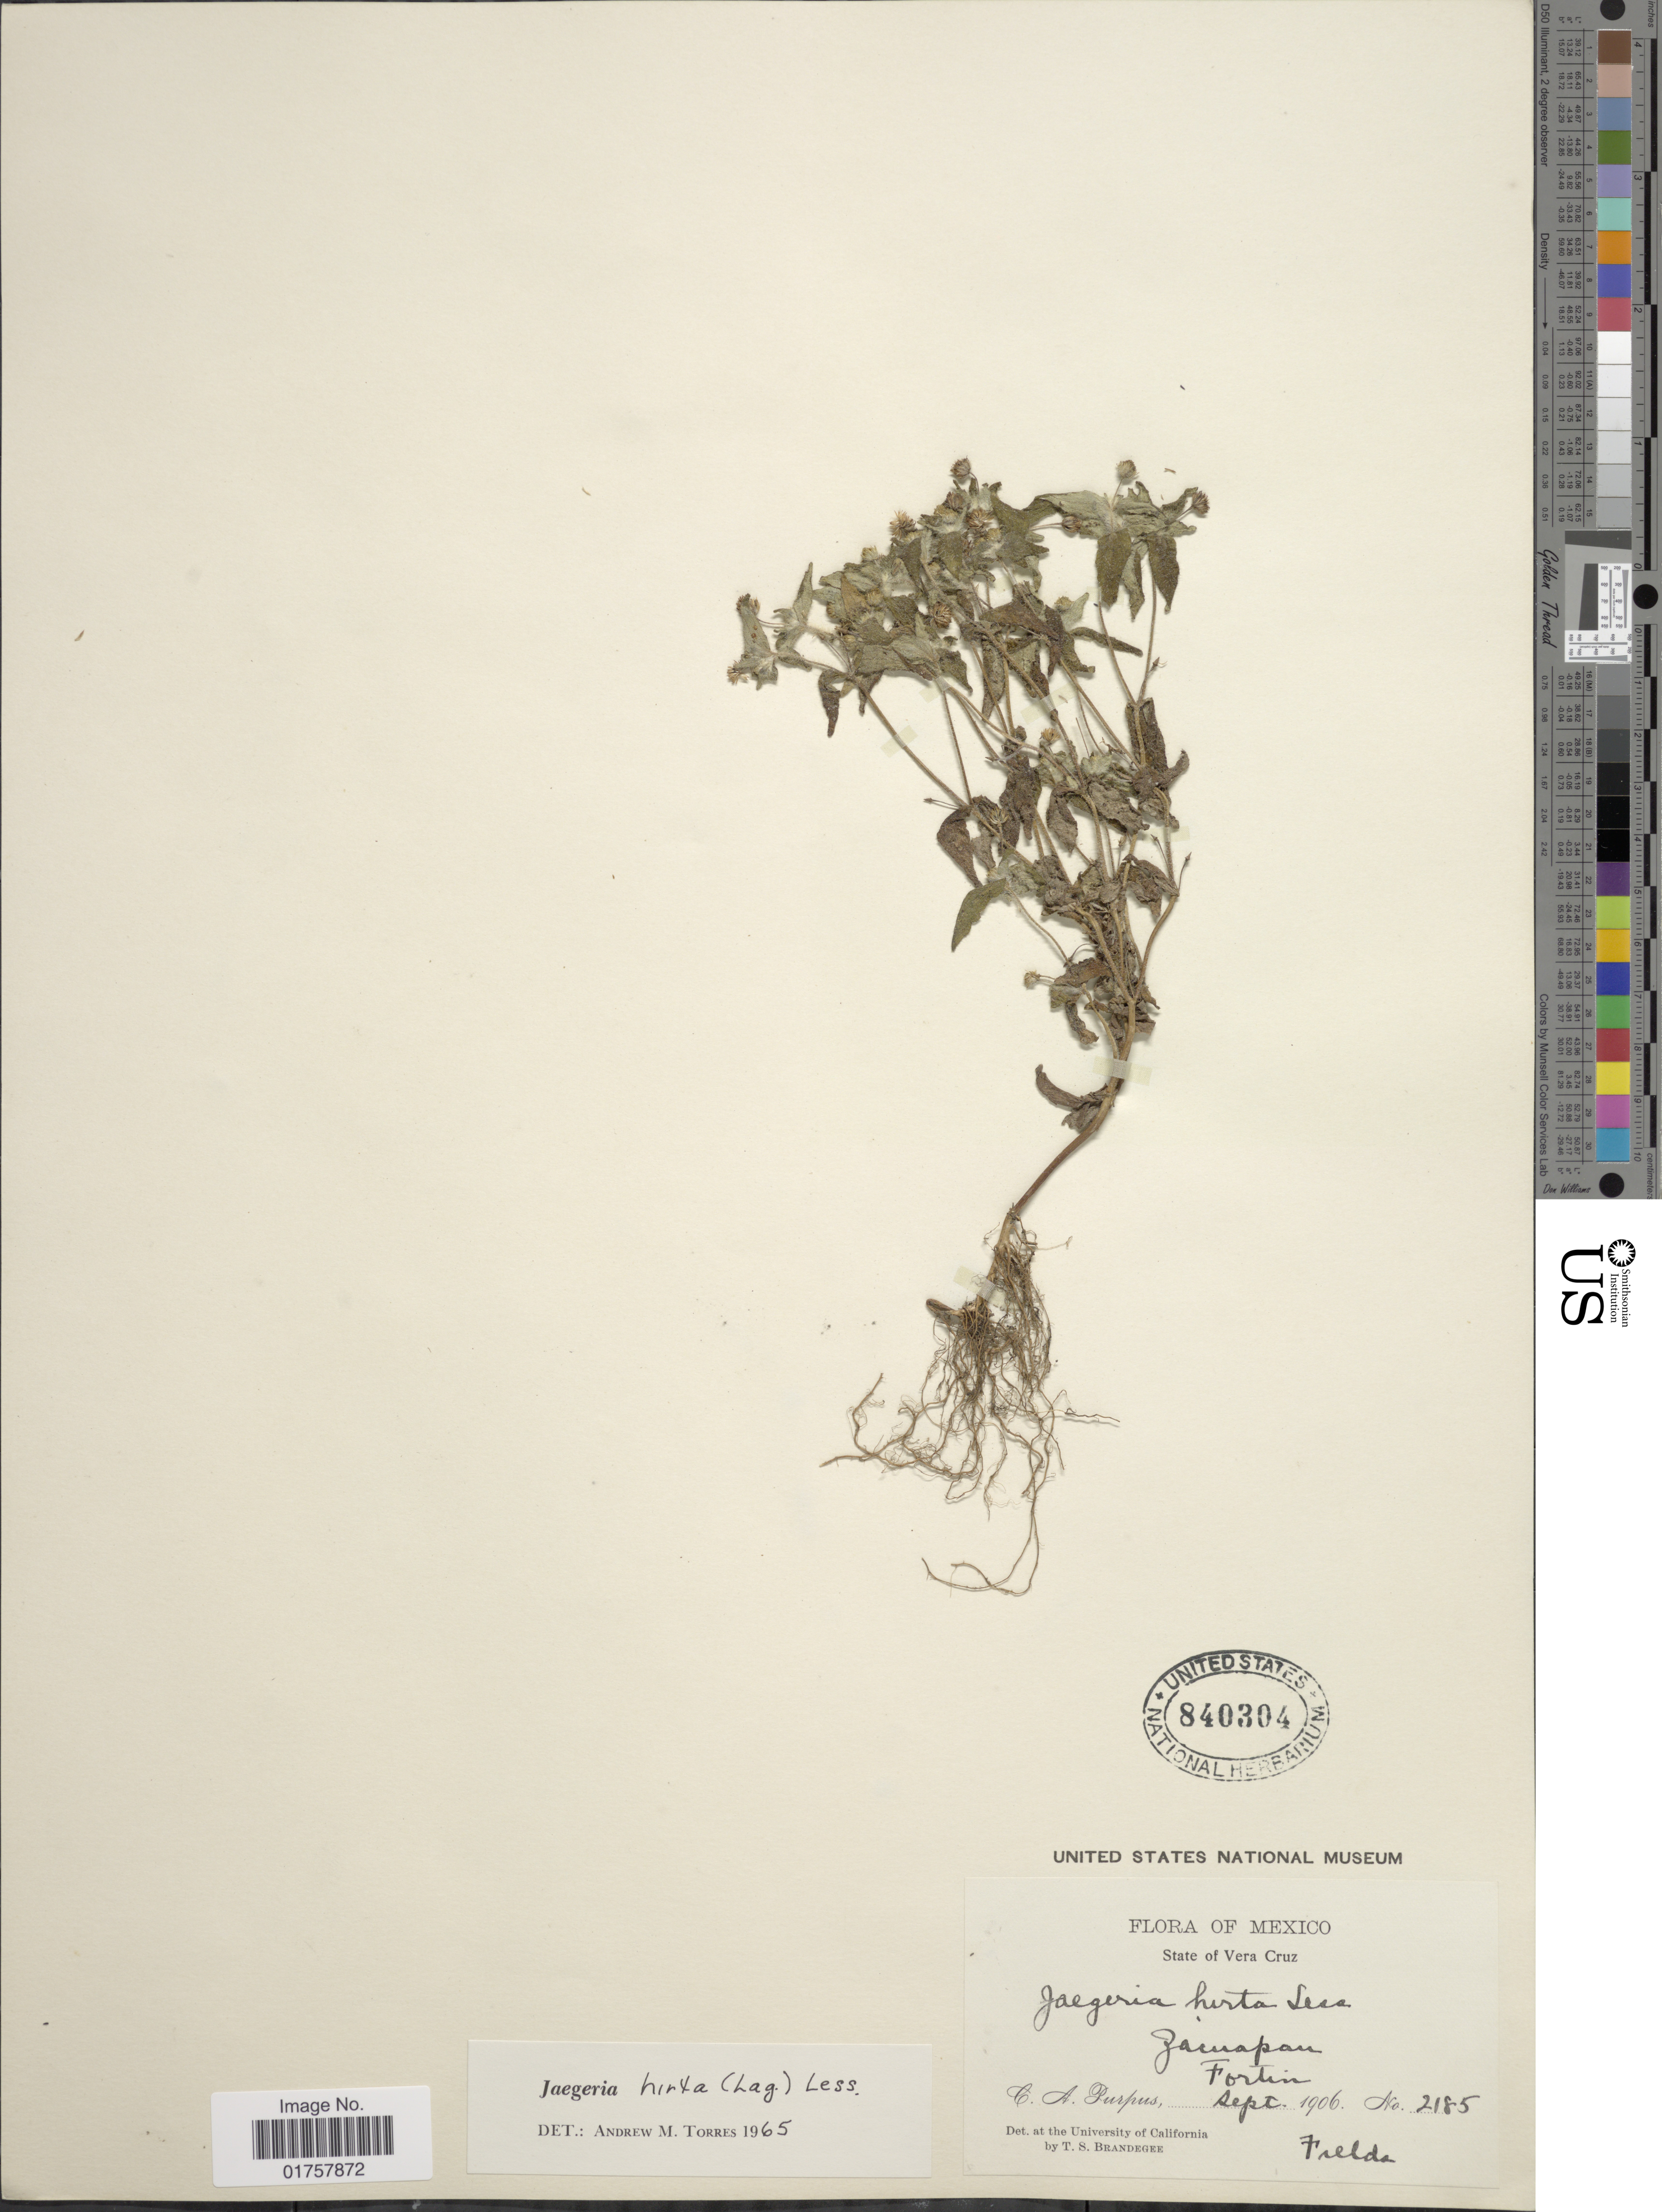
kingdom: Plantae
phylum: Tracheophyta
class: Magnoliopsida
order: Asterales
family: Asteraceae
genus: Jaegeria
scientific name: Jaegeria hirta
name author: (Lag.) Less.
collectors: C. A. Purpus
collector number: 2185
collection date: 1906-09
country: Mexico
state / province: Veracruz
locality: Vera Cruz, Zacuapan, Fortin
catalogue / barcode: US 840304